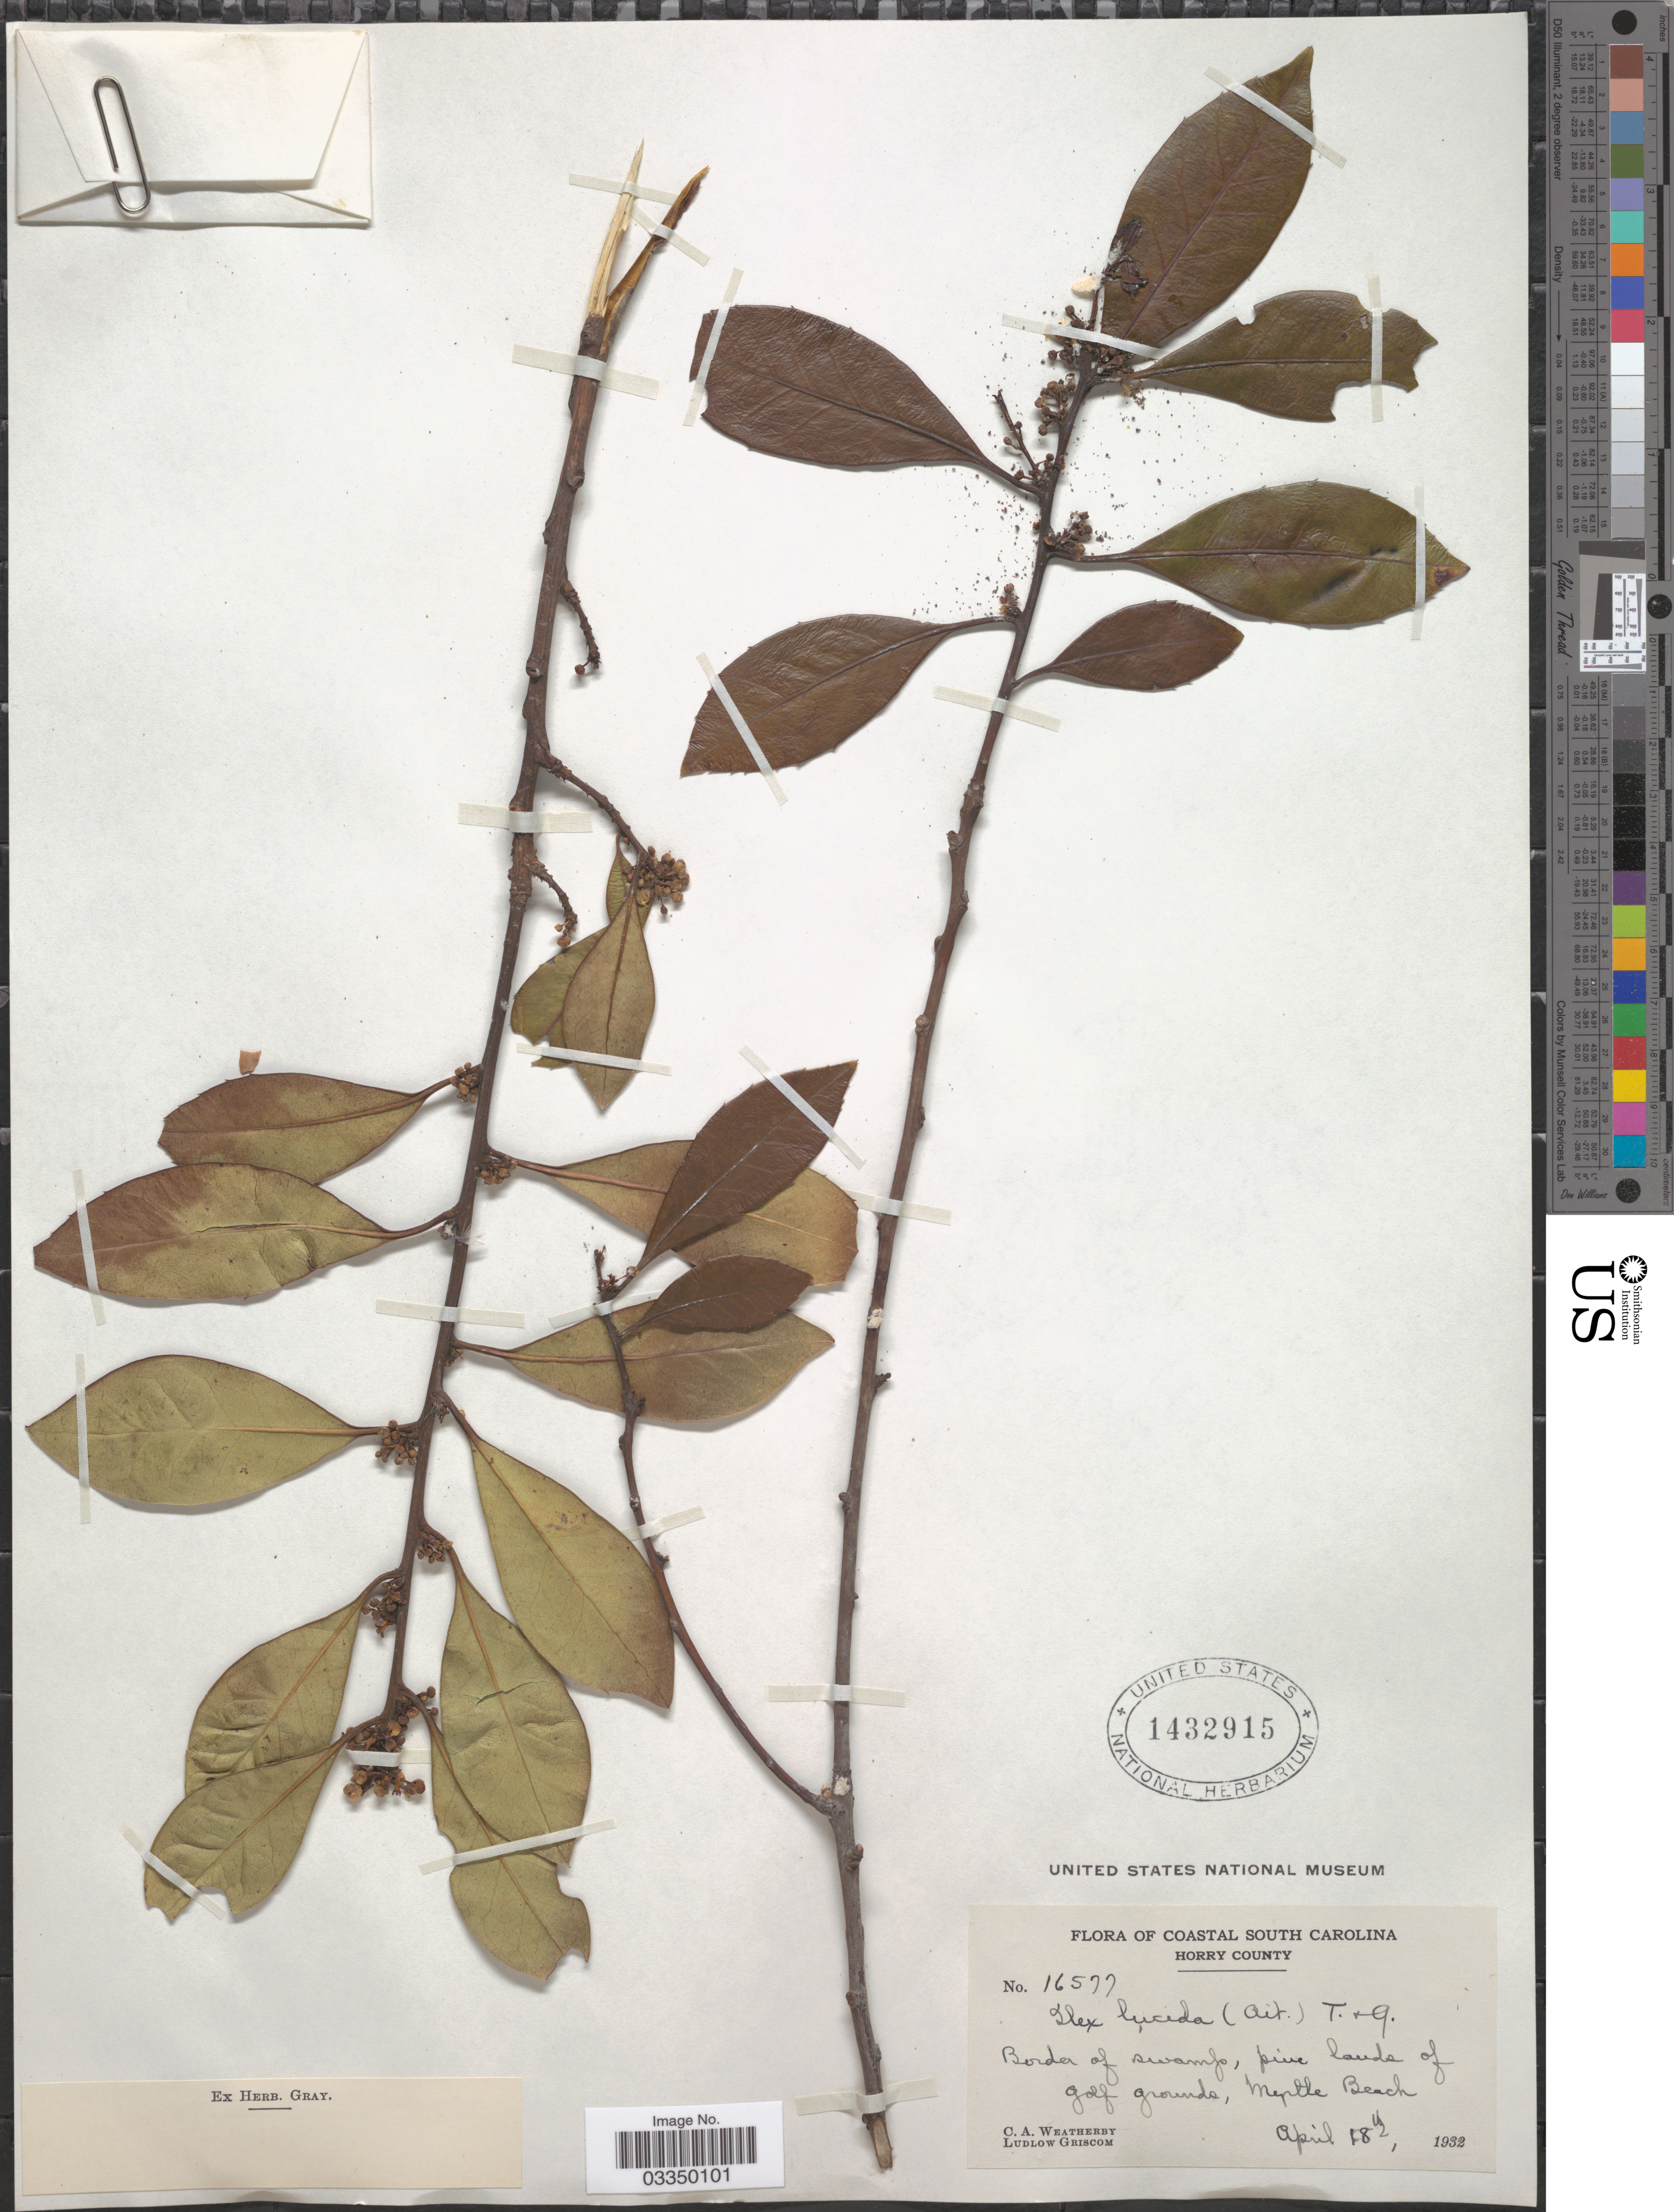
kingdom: Plantae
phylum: Tracheophyta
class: Magnoliopsida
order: Aquifoliales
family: Aquifoliaceae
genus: Ilex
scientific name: Ilex lucida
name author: Torr. & A. Gray ex S. Watson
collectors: C. A. Weatherby & L. Griscom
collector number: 16577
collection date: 1932-04-18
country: United States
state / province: South Carolina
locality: Coastal South Carolina. Horry County. Border of swamp, pine lands of golf grounds, Myrtle Beach.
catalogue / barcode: US 1432915